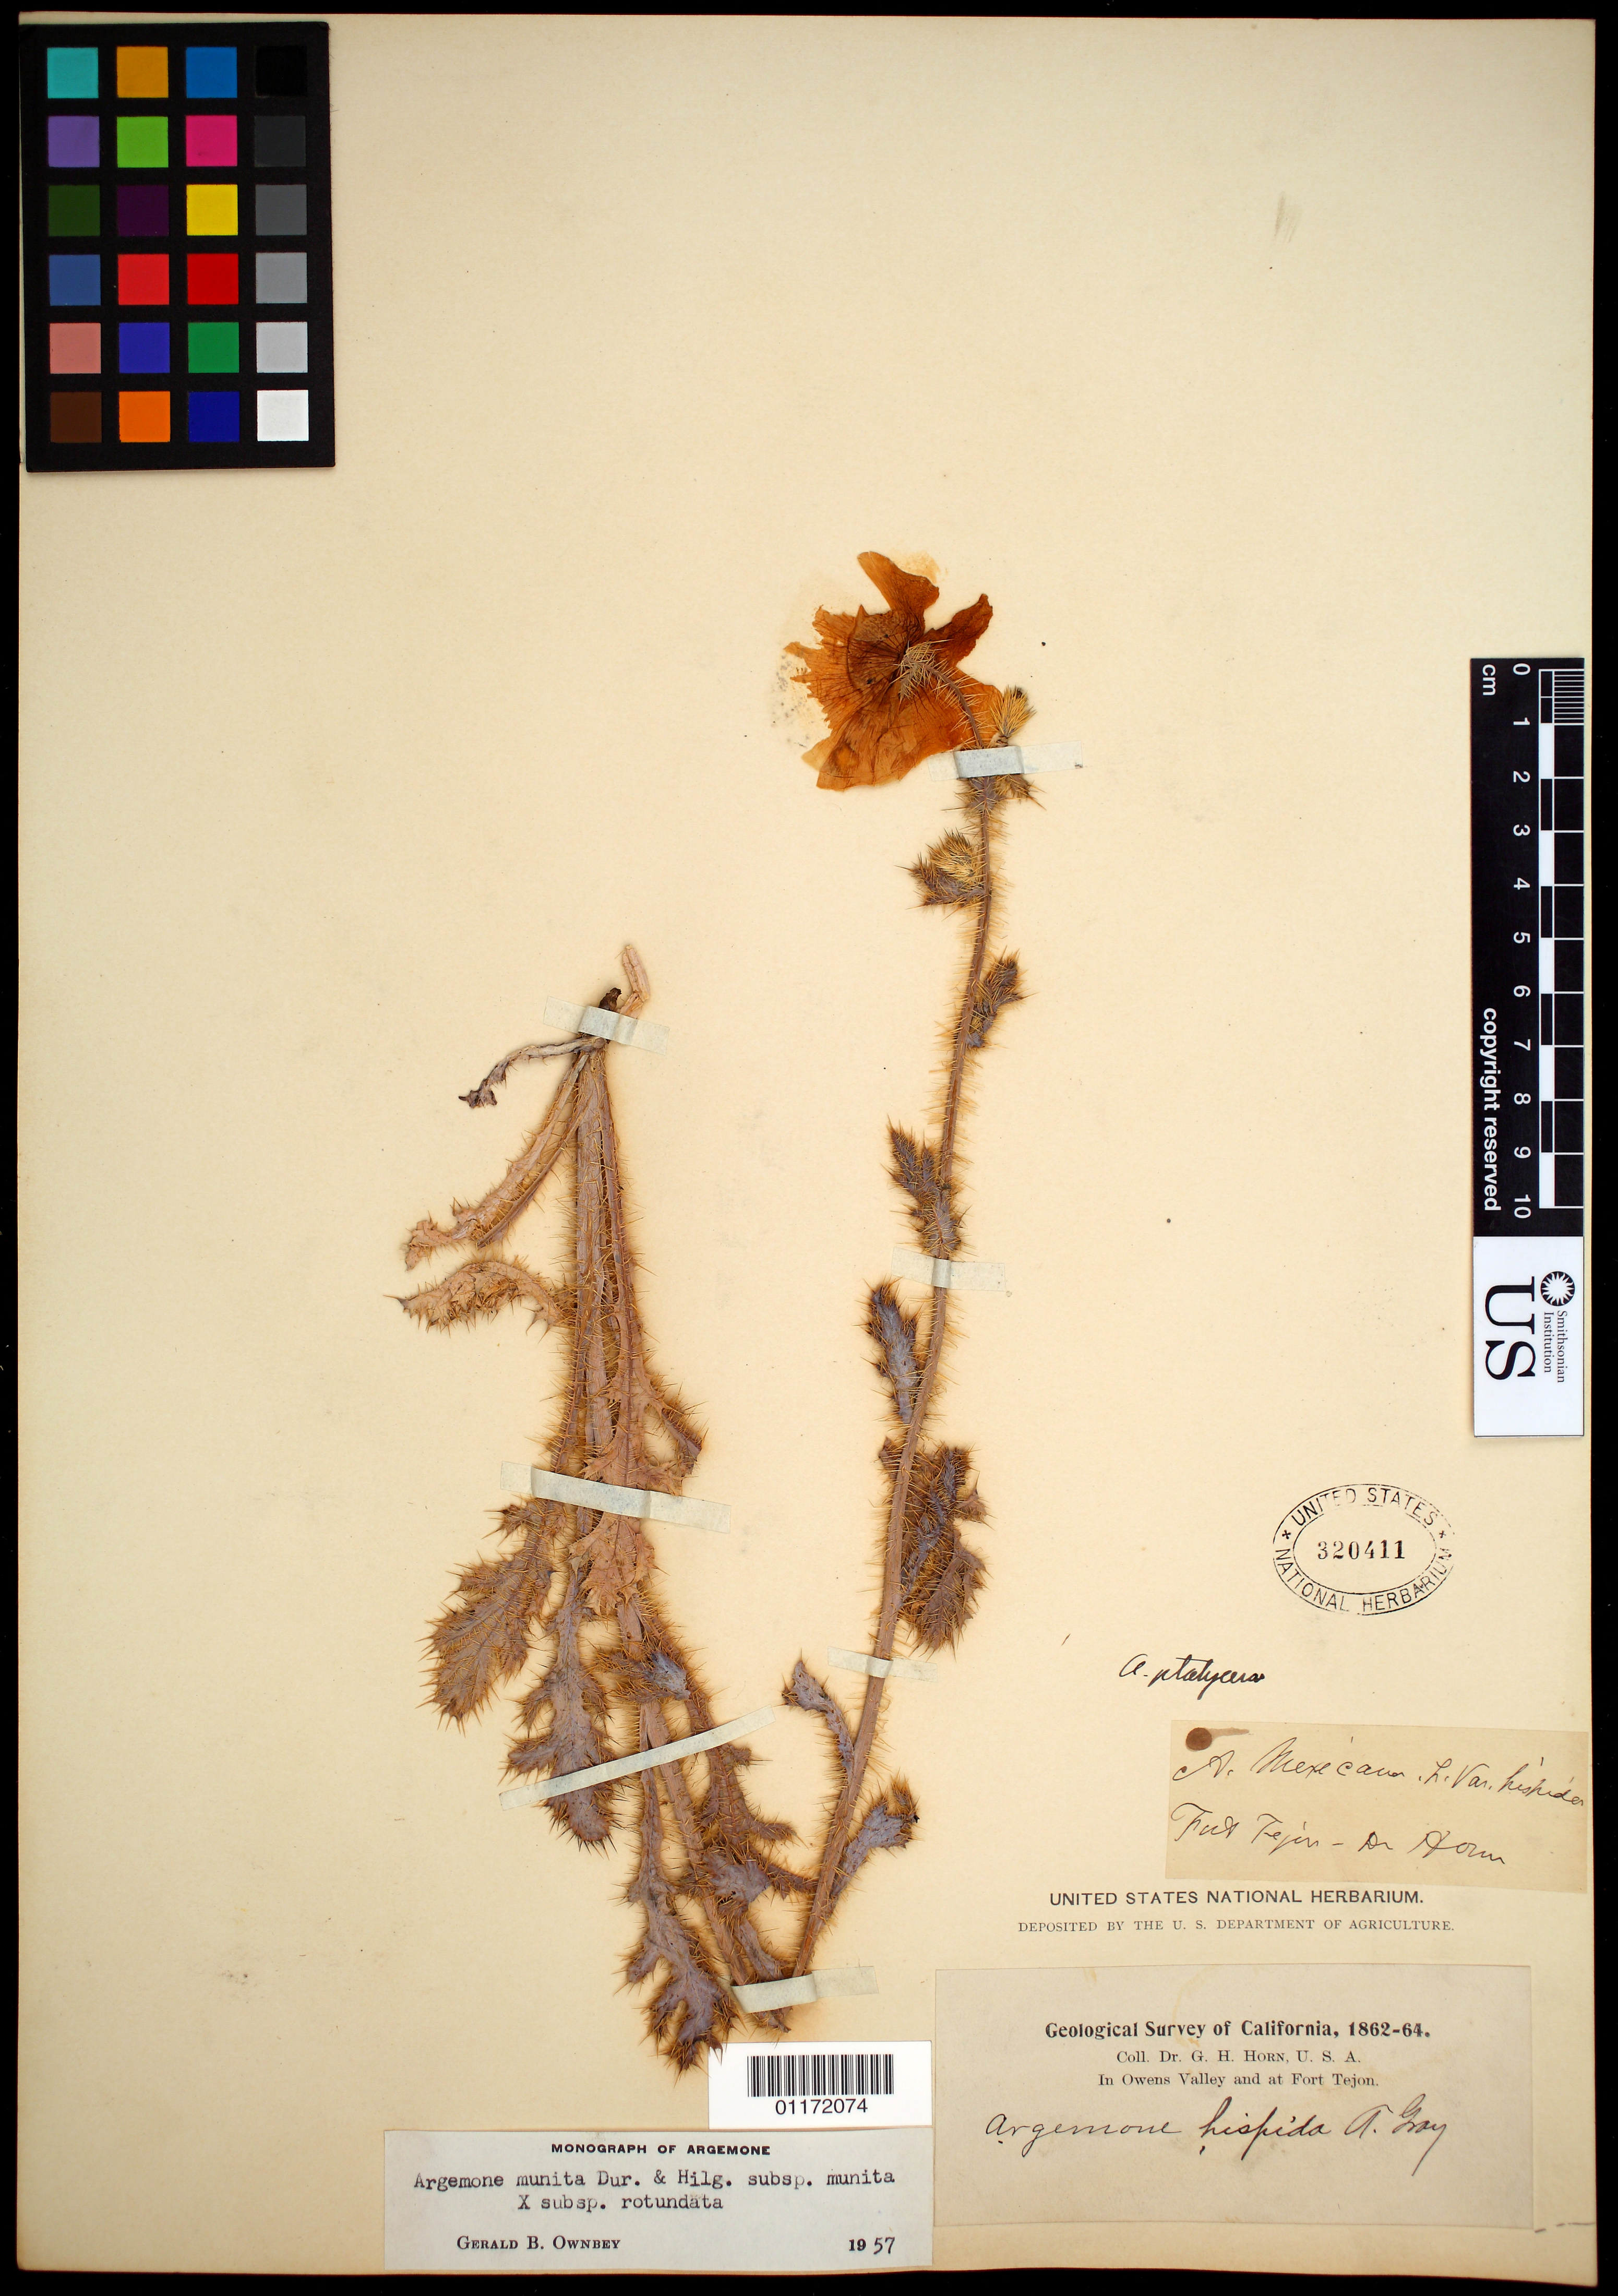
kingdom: Plantae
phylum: Tracheophyta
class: Magnoliopsida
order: Ranunculales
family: Papaveraceae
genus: Argemone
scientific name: Argemone munita Durand & Hilg. subsp. munita x A. munita subsp. rotundata (Rydb.) G.B. Ownbey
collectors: G. Horn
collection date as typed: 1862 to -- --- 1864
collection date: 1862/1864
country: United States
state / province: California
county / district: Kern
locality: In Owens Valley and at Fort Tejon.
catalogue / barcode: US 320411